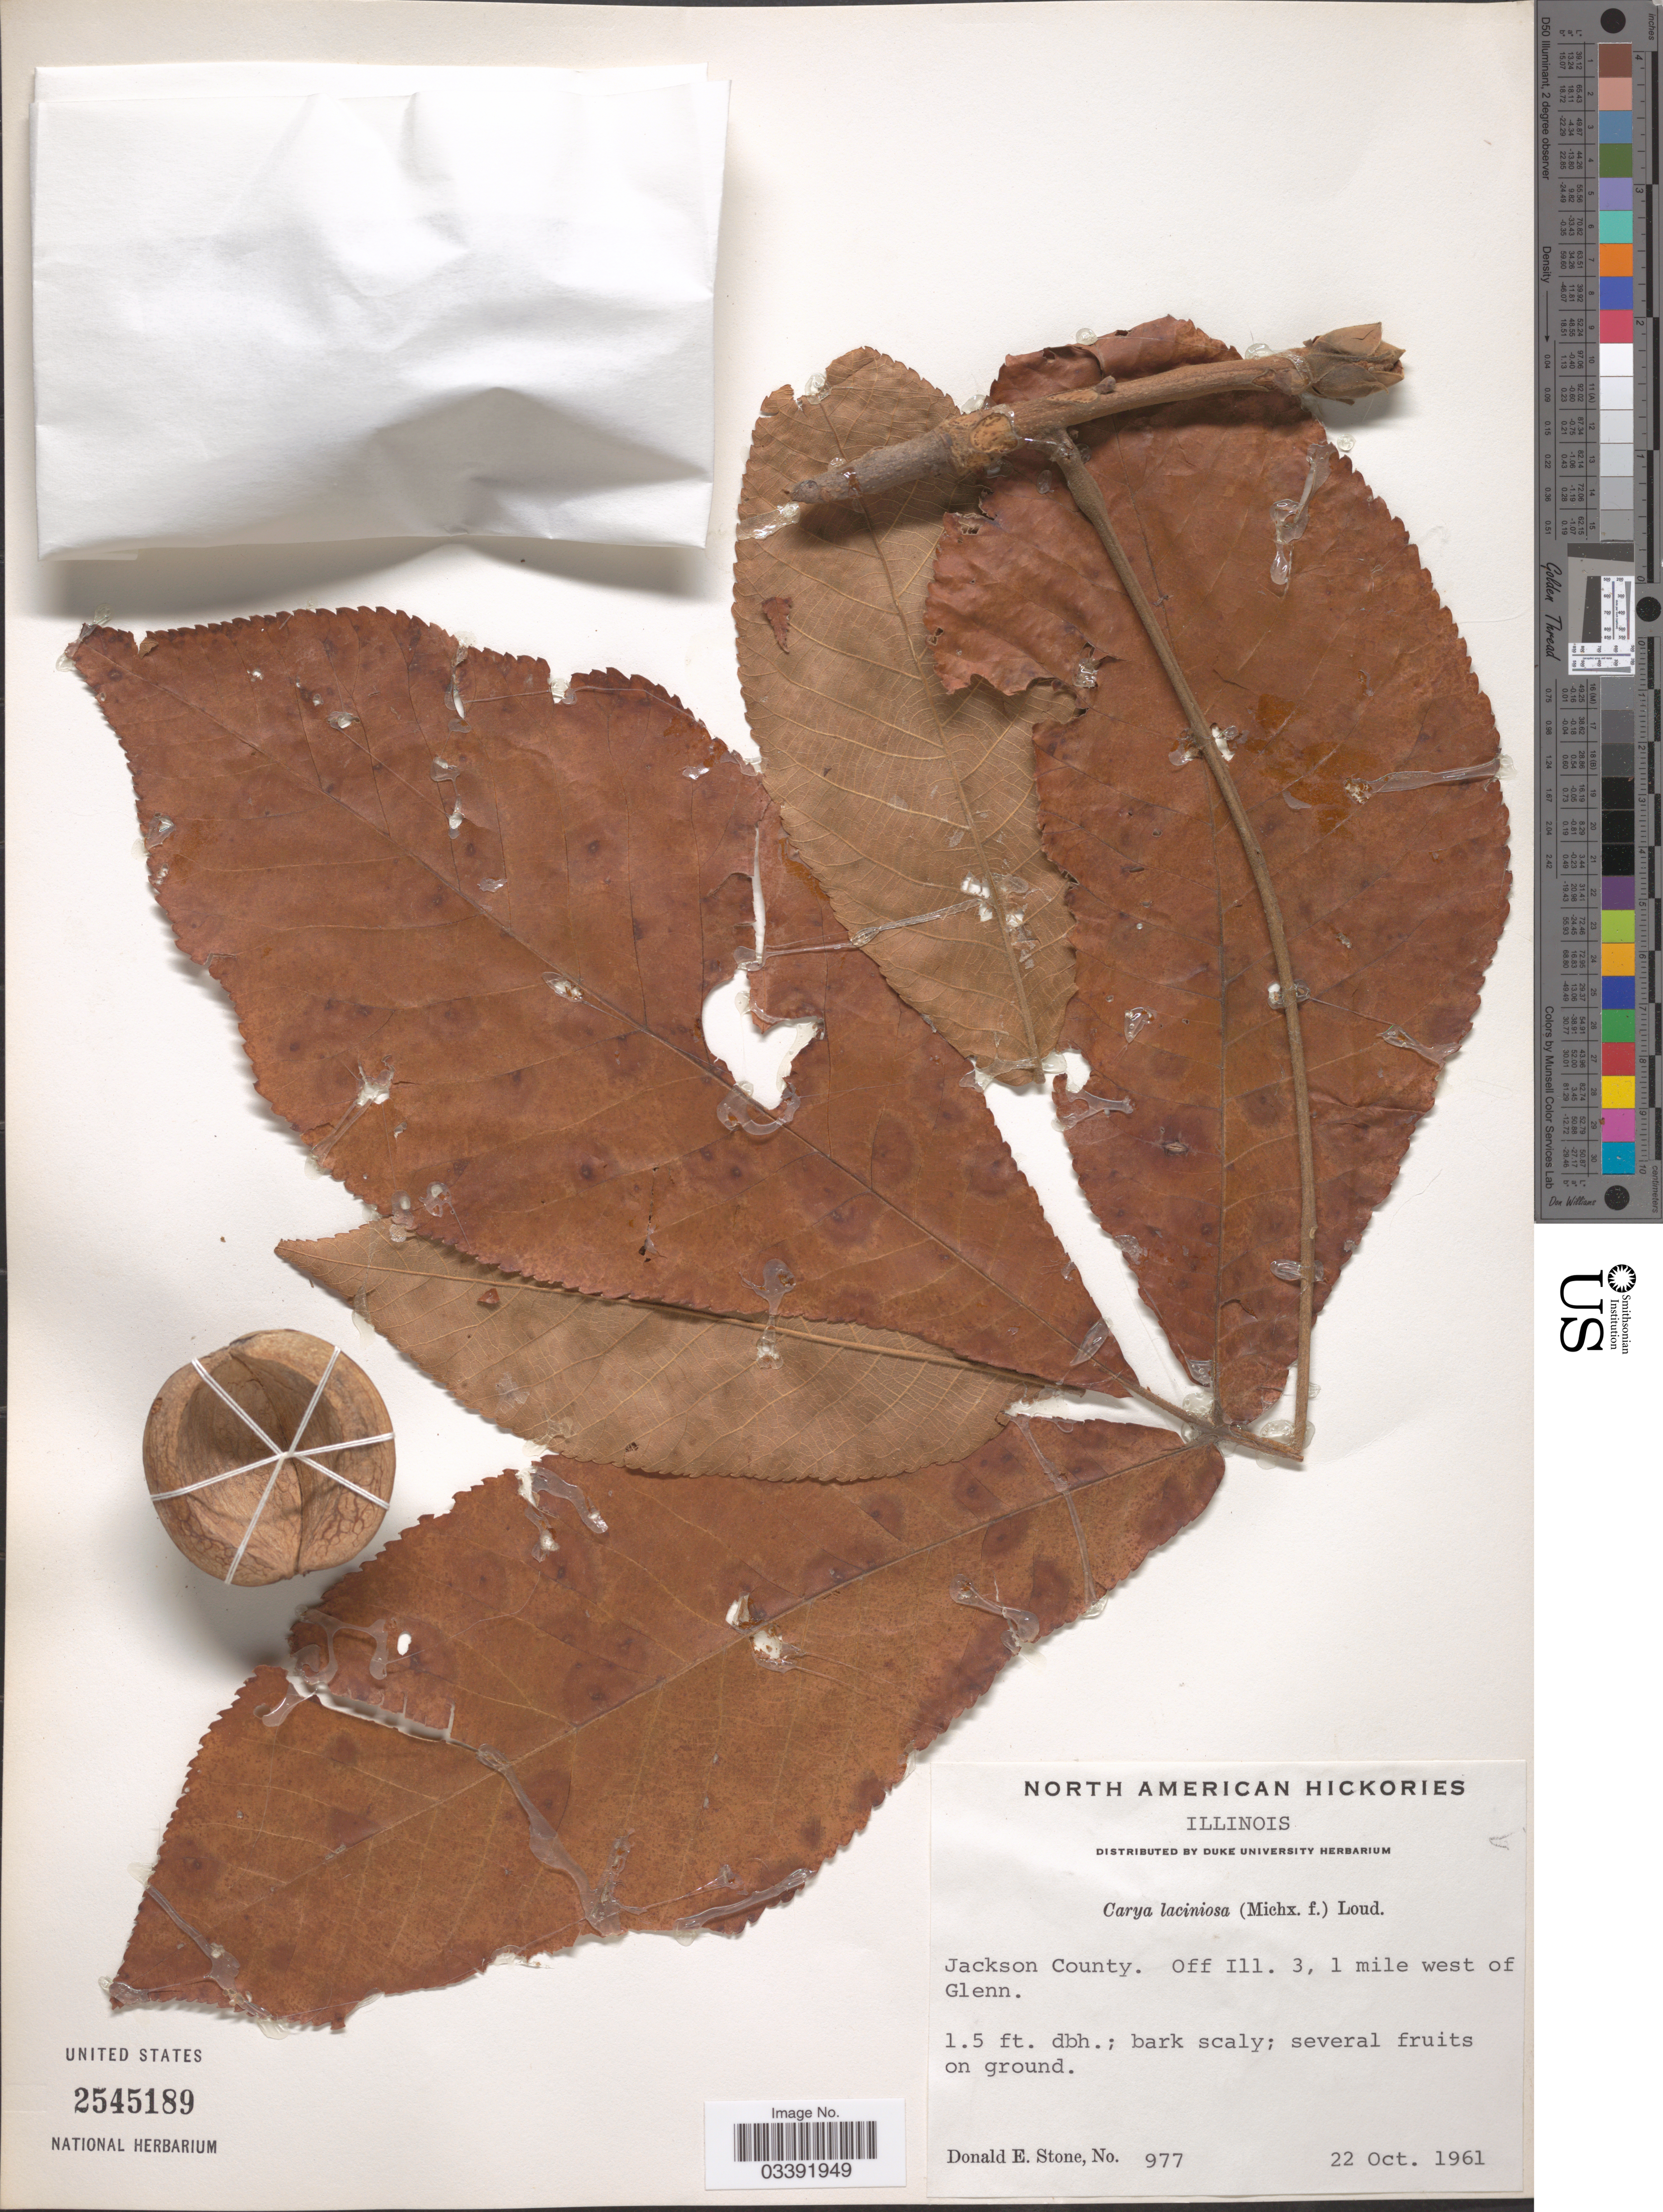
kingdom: Plantae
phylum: Tracheophyta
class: Magnoliopsida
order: Fagales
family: Juglandaceae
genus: Carya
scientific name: Carya laciniosa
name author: (F. Michx.) G. Don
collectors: D. Stone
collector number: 977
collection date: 1961-10-22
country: United States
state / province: Illinois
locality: Jackson County. Off Ill. 3, 1 mile west of Glenn.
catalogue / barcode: US 2545189